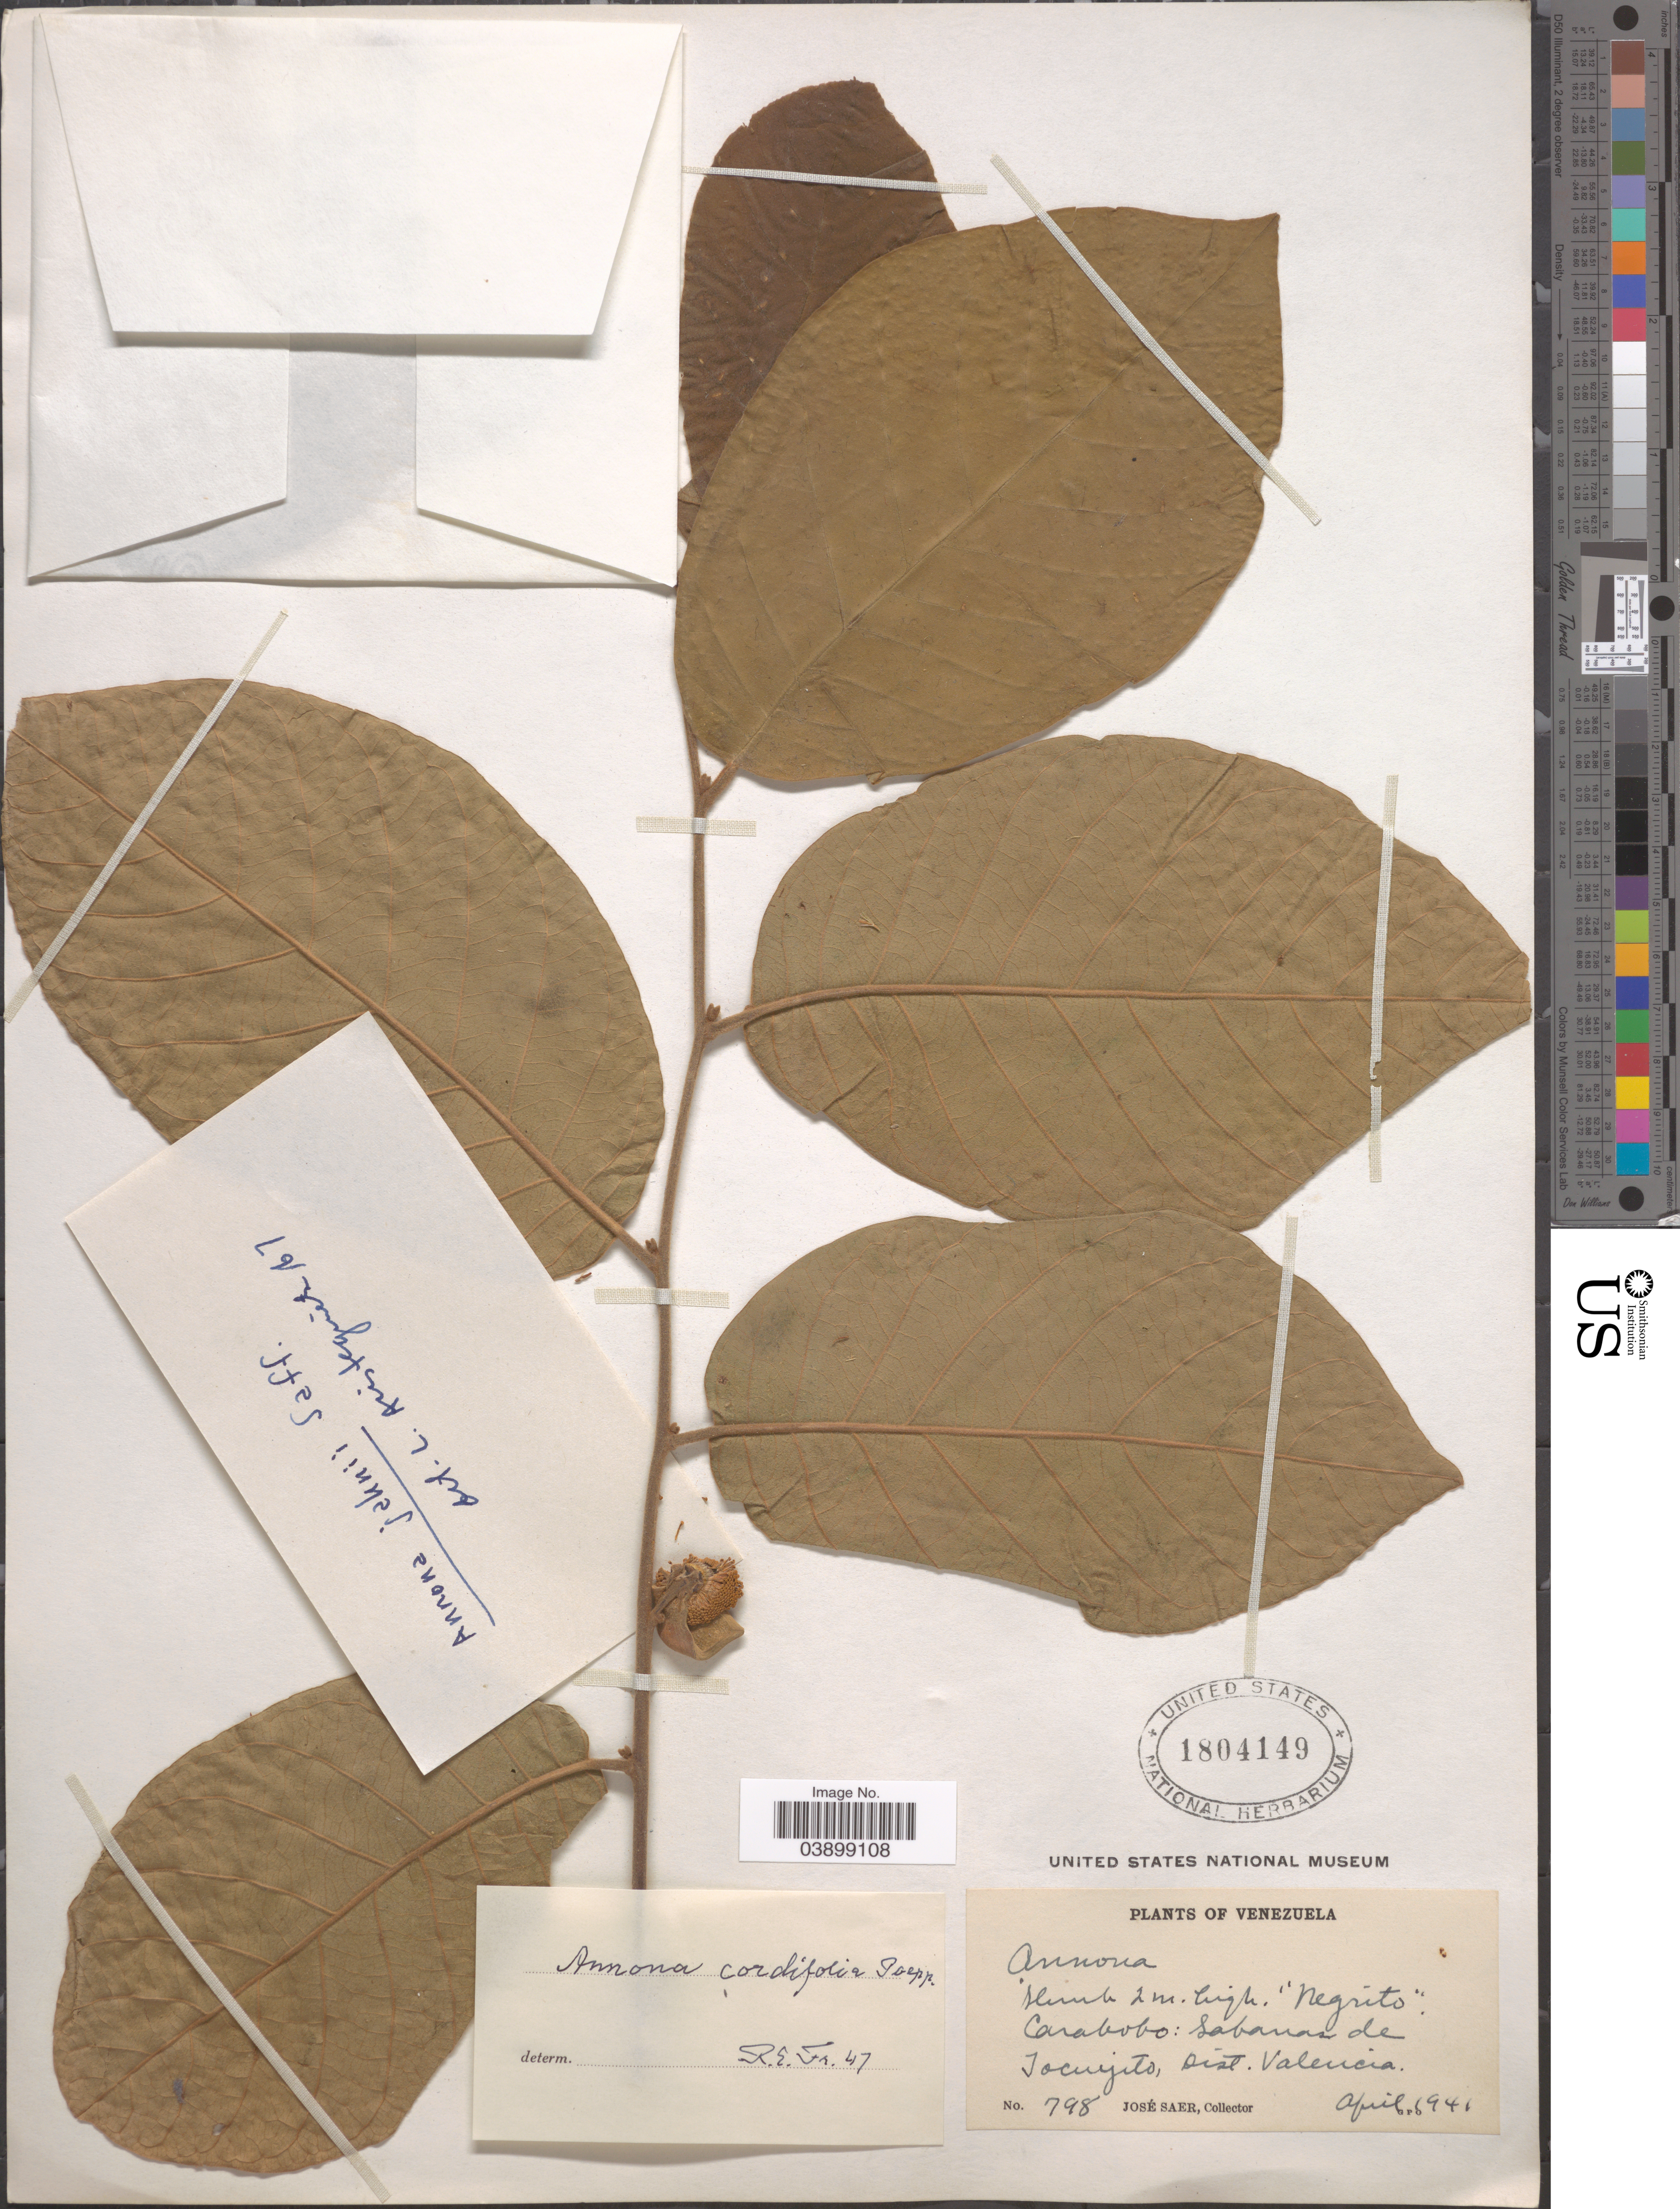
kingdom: Plantae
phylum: Tracheophyta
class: Magnoliopsida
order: Magnoliales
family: Annonaceae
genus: Annona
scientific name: Annona jahnii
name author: Saff.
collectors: J. Saer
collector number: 798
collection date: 1941-04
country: Venezuela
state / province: Carabobo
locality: Sabanas de Tocuyito, Dist. Valencia.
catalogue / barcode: US 1804149